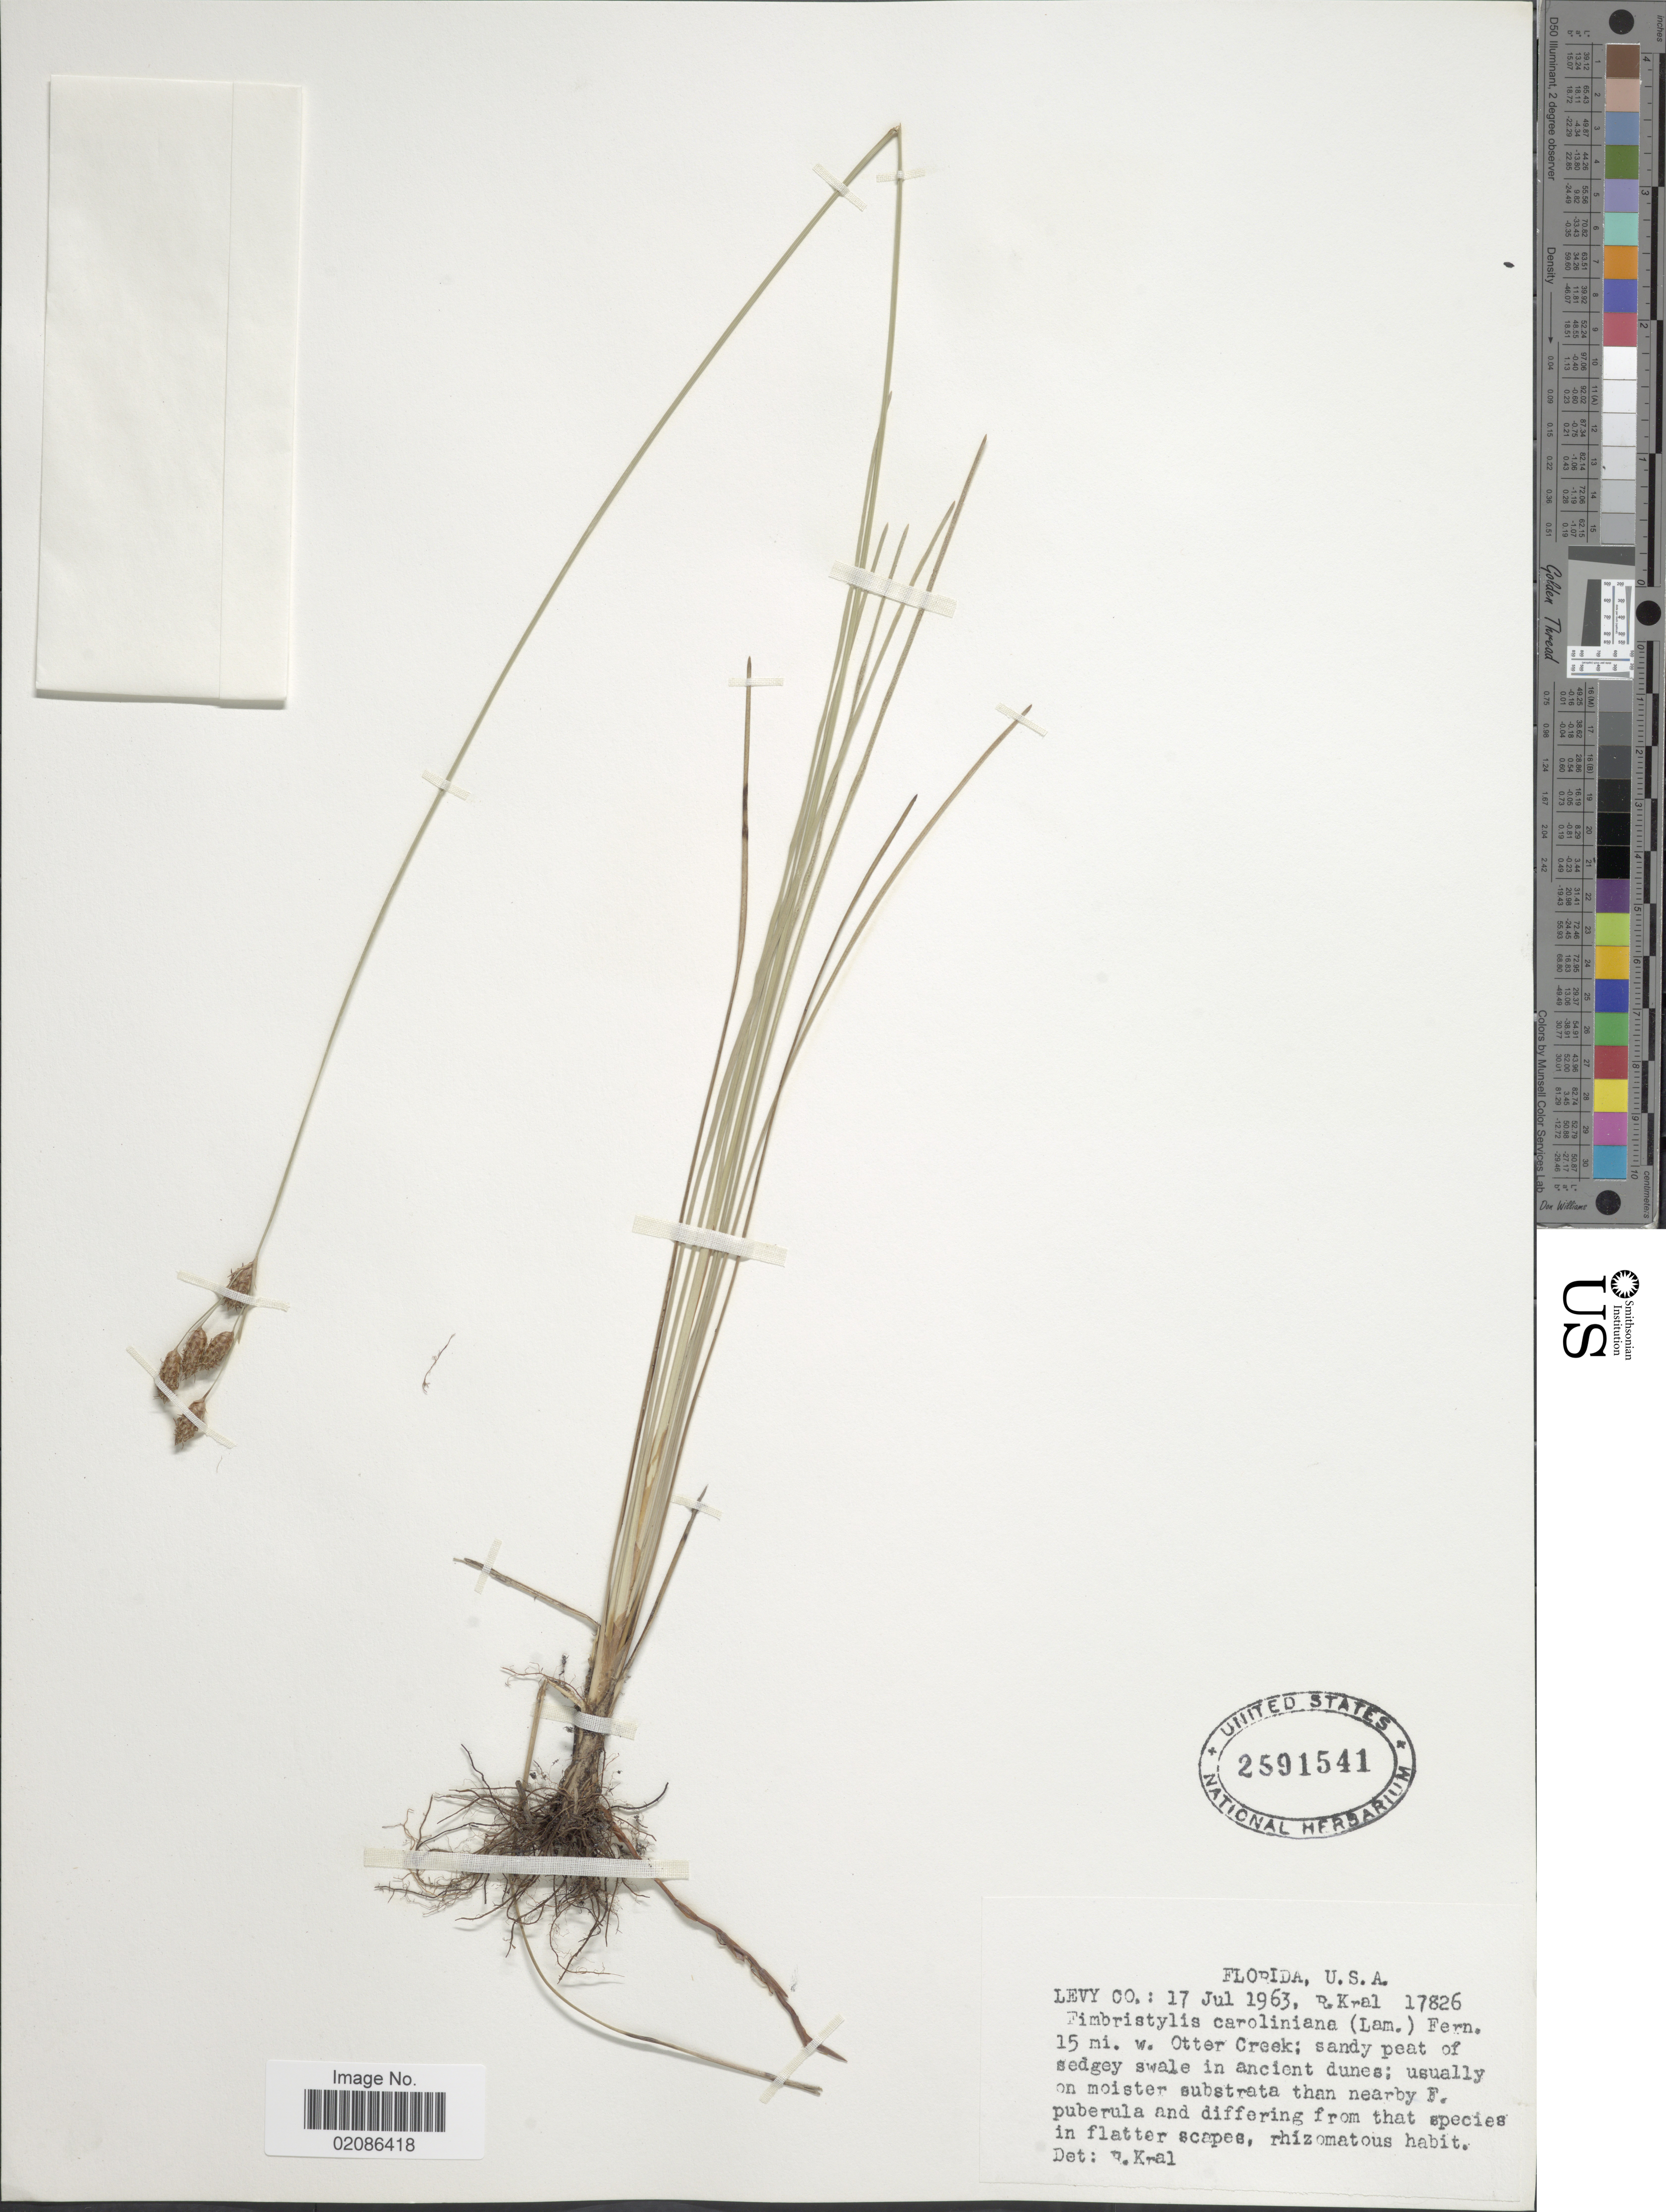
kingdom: Plantae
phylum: Tracheophyta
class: Liliopsida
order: Poales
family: Cyperaceae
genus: Fimbristylis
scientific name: Fimbristylis caroliniana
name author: (Lam.) Fernald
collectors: R. Kral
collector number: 17826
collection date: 1963-07-17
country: United States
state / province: Florida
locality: Levy Co; 15 mi w Otter Creel; sandy peat of sedgey swale in ancient dunes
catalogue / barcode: US 2591541